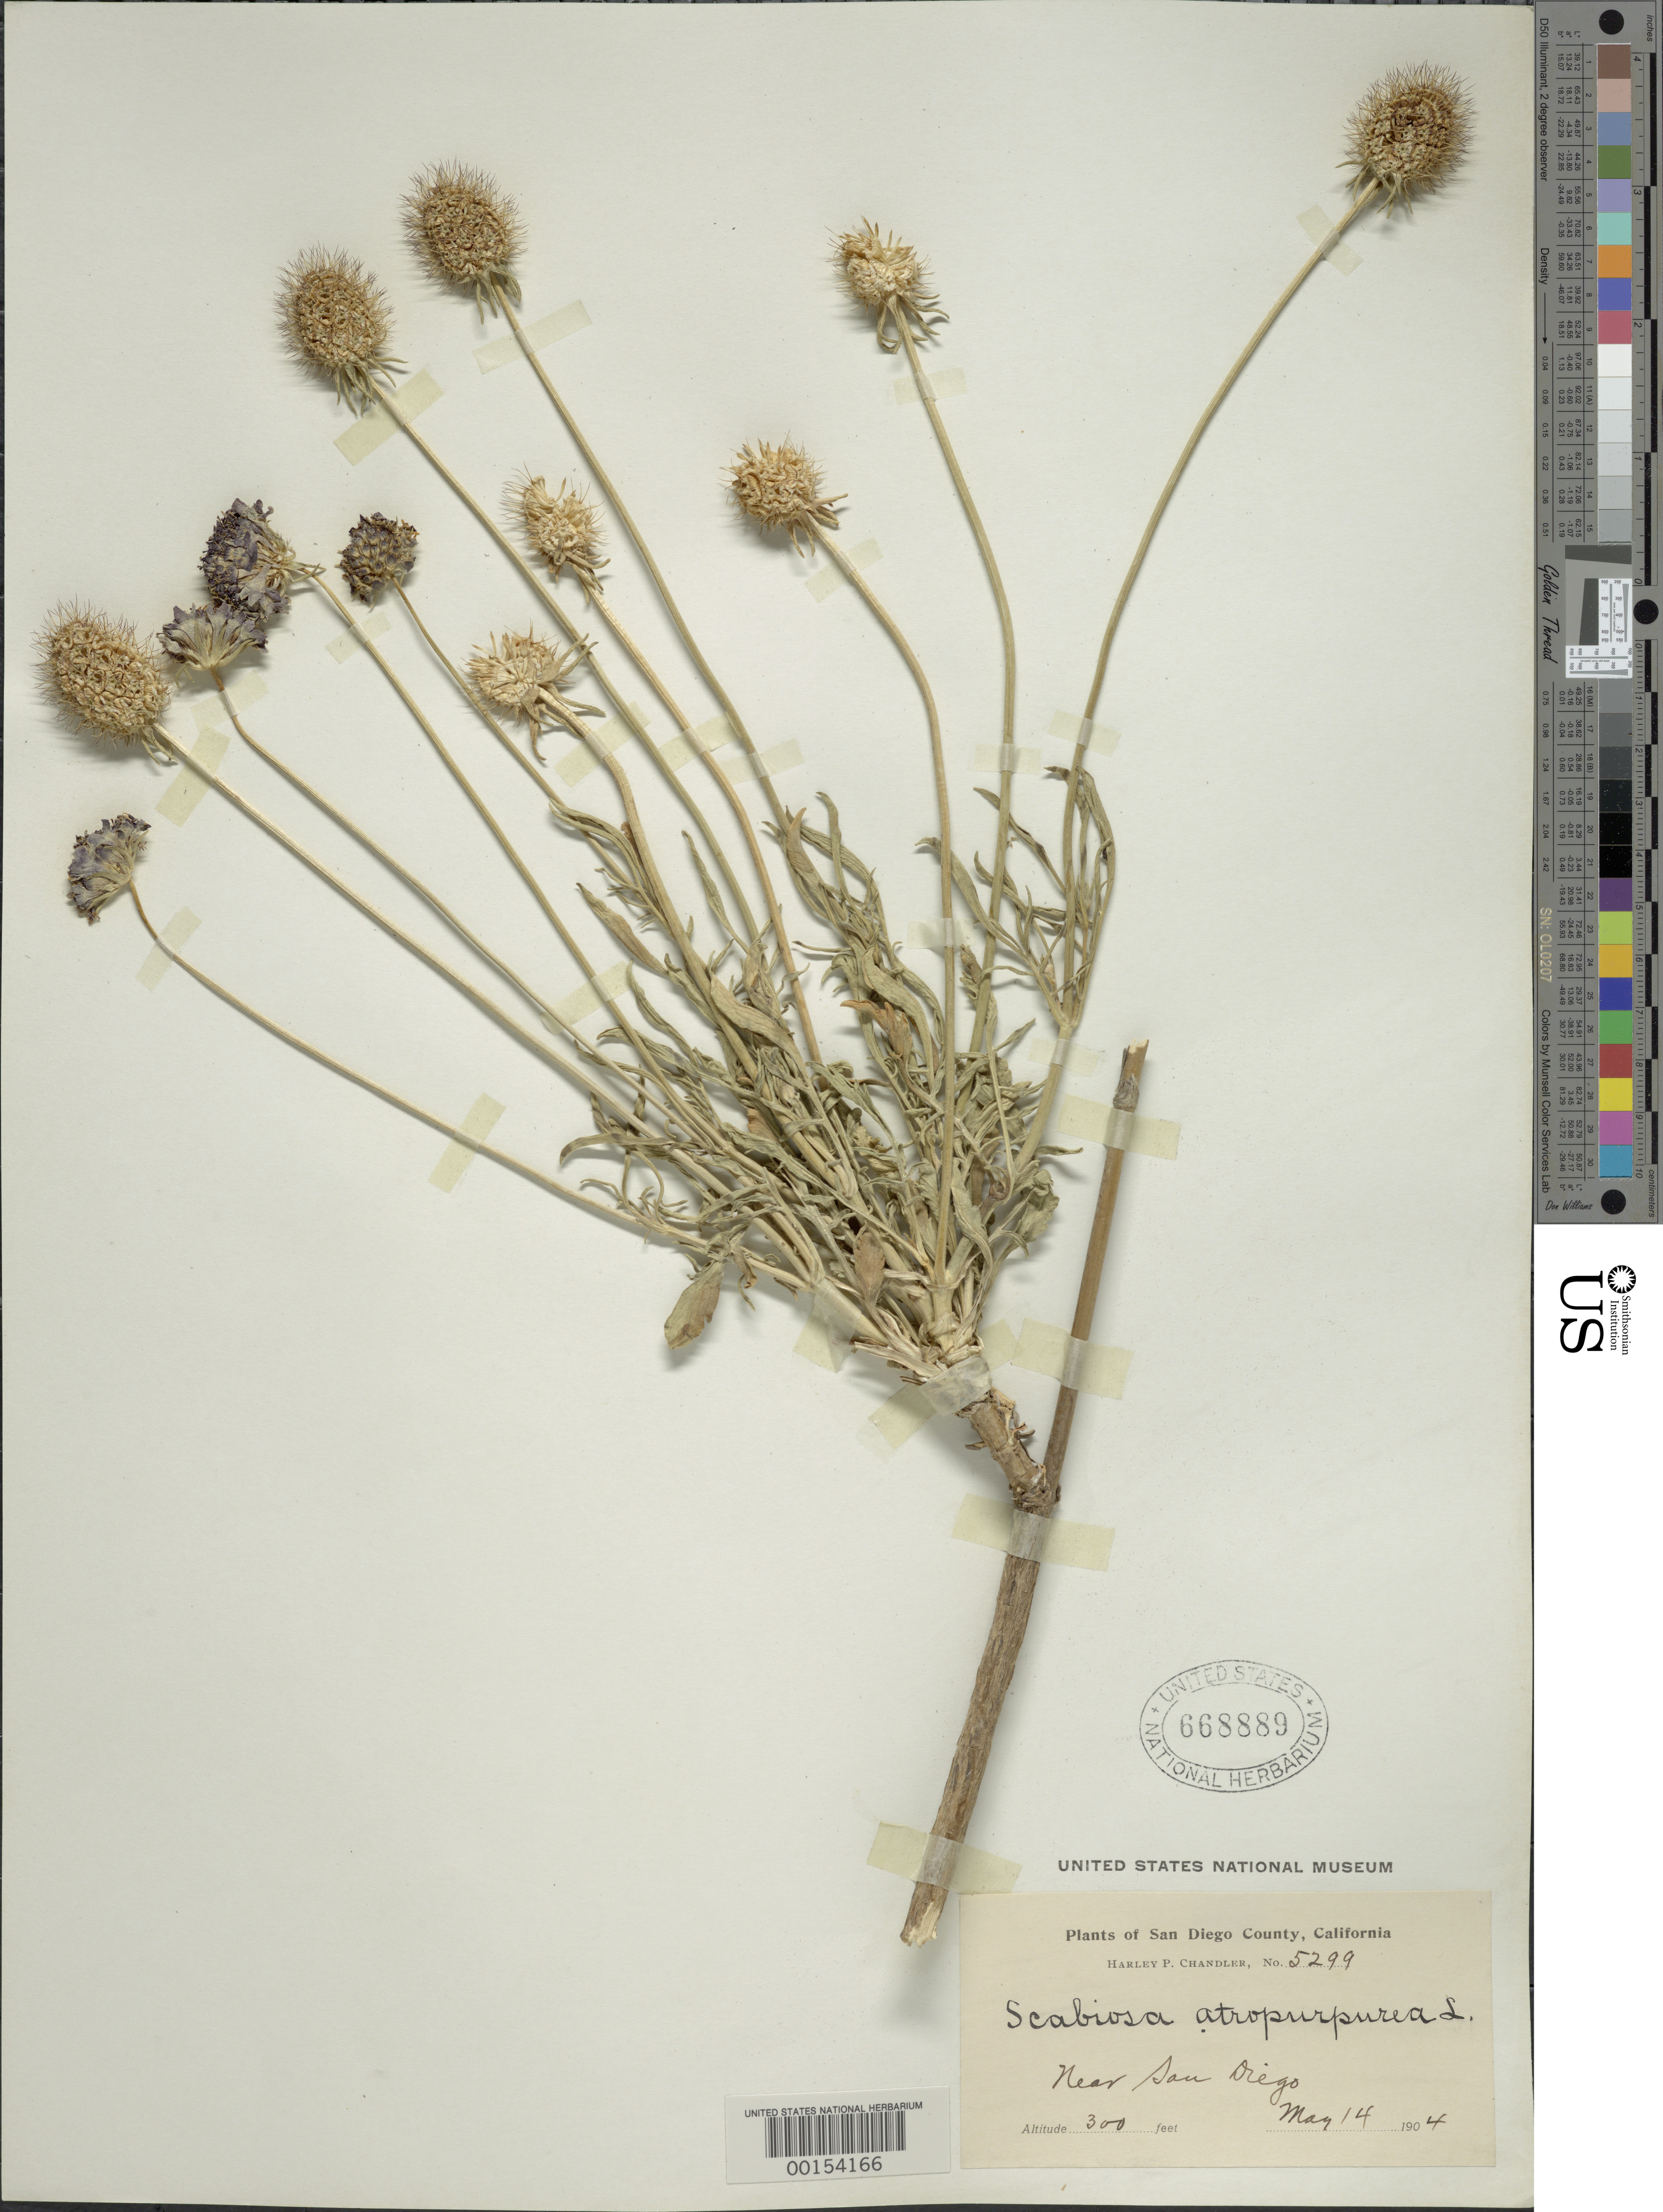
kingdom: Plantae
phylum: Tracheophyta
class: Magnoliopsida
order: Dipsacales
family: Caprifoliaceae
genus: Scabiosa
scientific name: Scabiosa atropurpurea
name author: L.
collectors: H. Chandler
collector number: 5299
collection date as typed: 14 May 1904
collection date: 1904-05-14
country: United States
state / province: California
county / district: San Diego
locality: Near San Diego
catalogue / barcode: US 668889